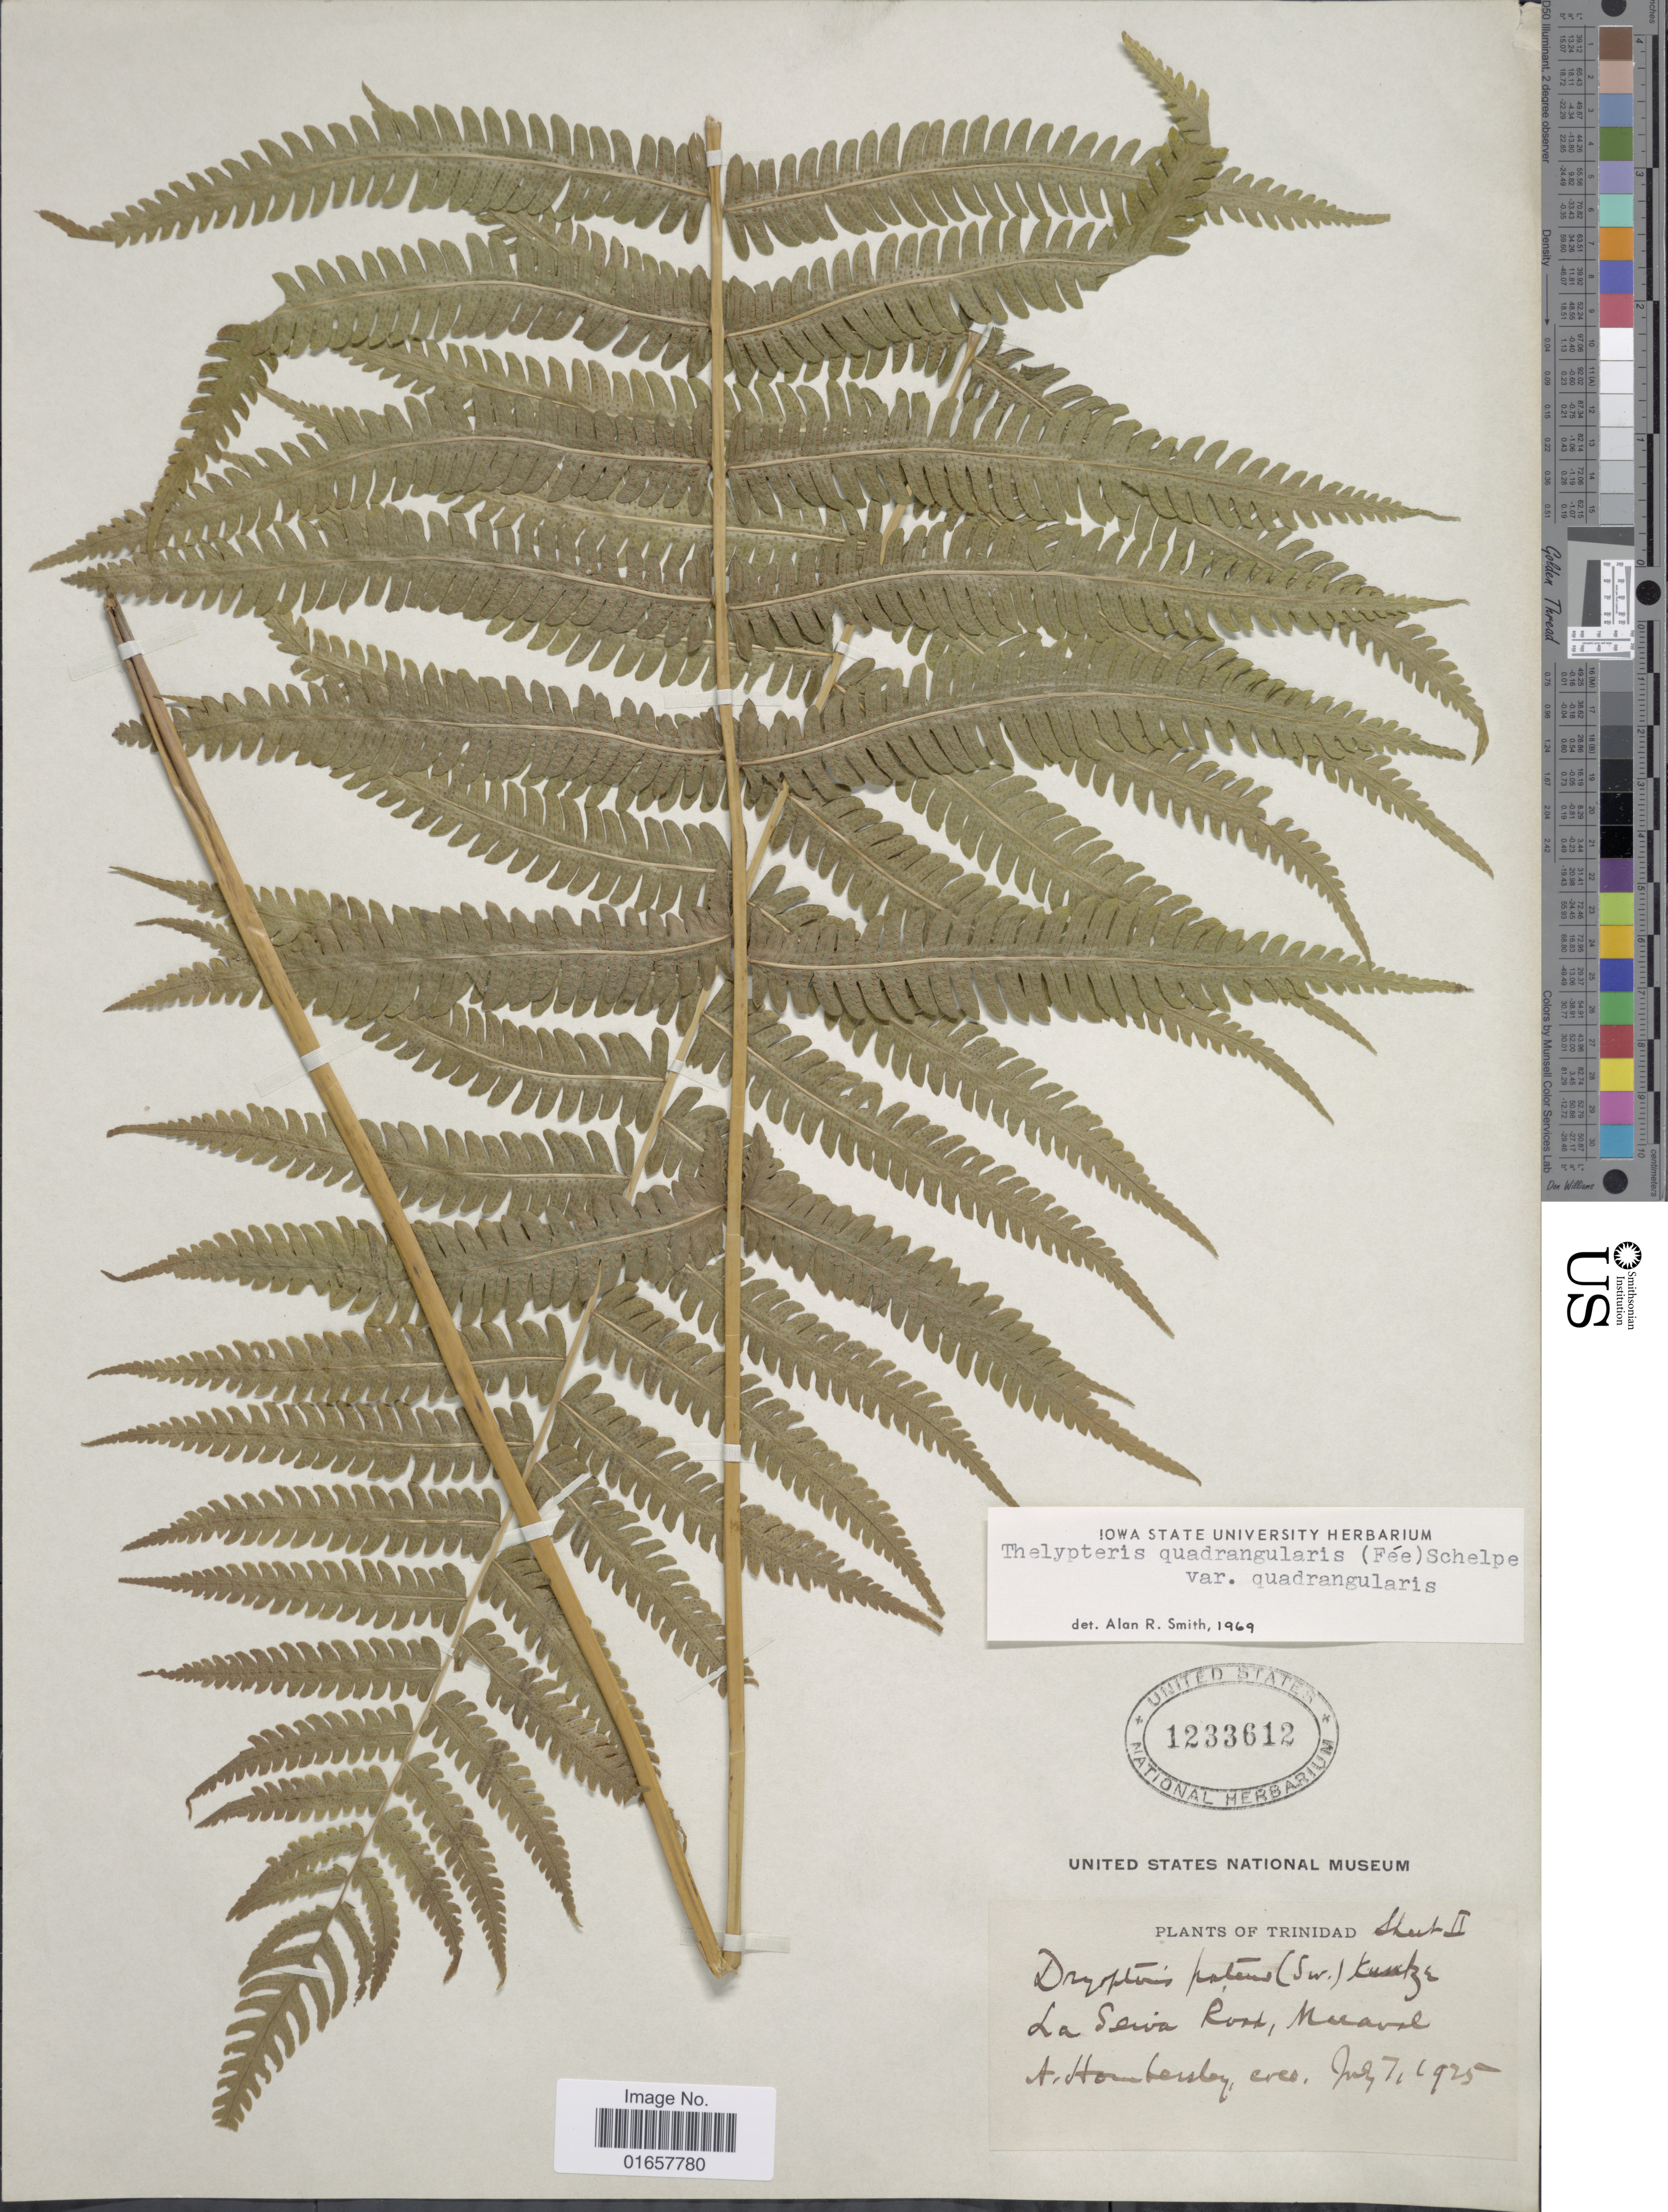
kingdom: Plantae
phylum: Tracheophyta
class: Polypodiopsida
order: Polypodiales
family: Thelypteridaceae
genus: Christella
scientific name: Christella hispidula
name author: (Decne.) Holttum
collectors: A. Hombersley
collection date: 1925-07-07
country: Trinidad and Tobago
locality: Trinidad, La Seiva Road, Moraval.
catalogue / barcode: US 12233612